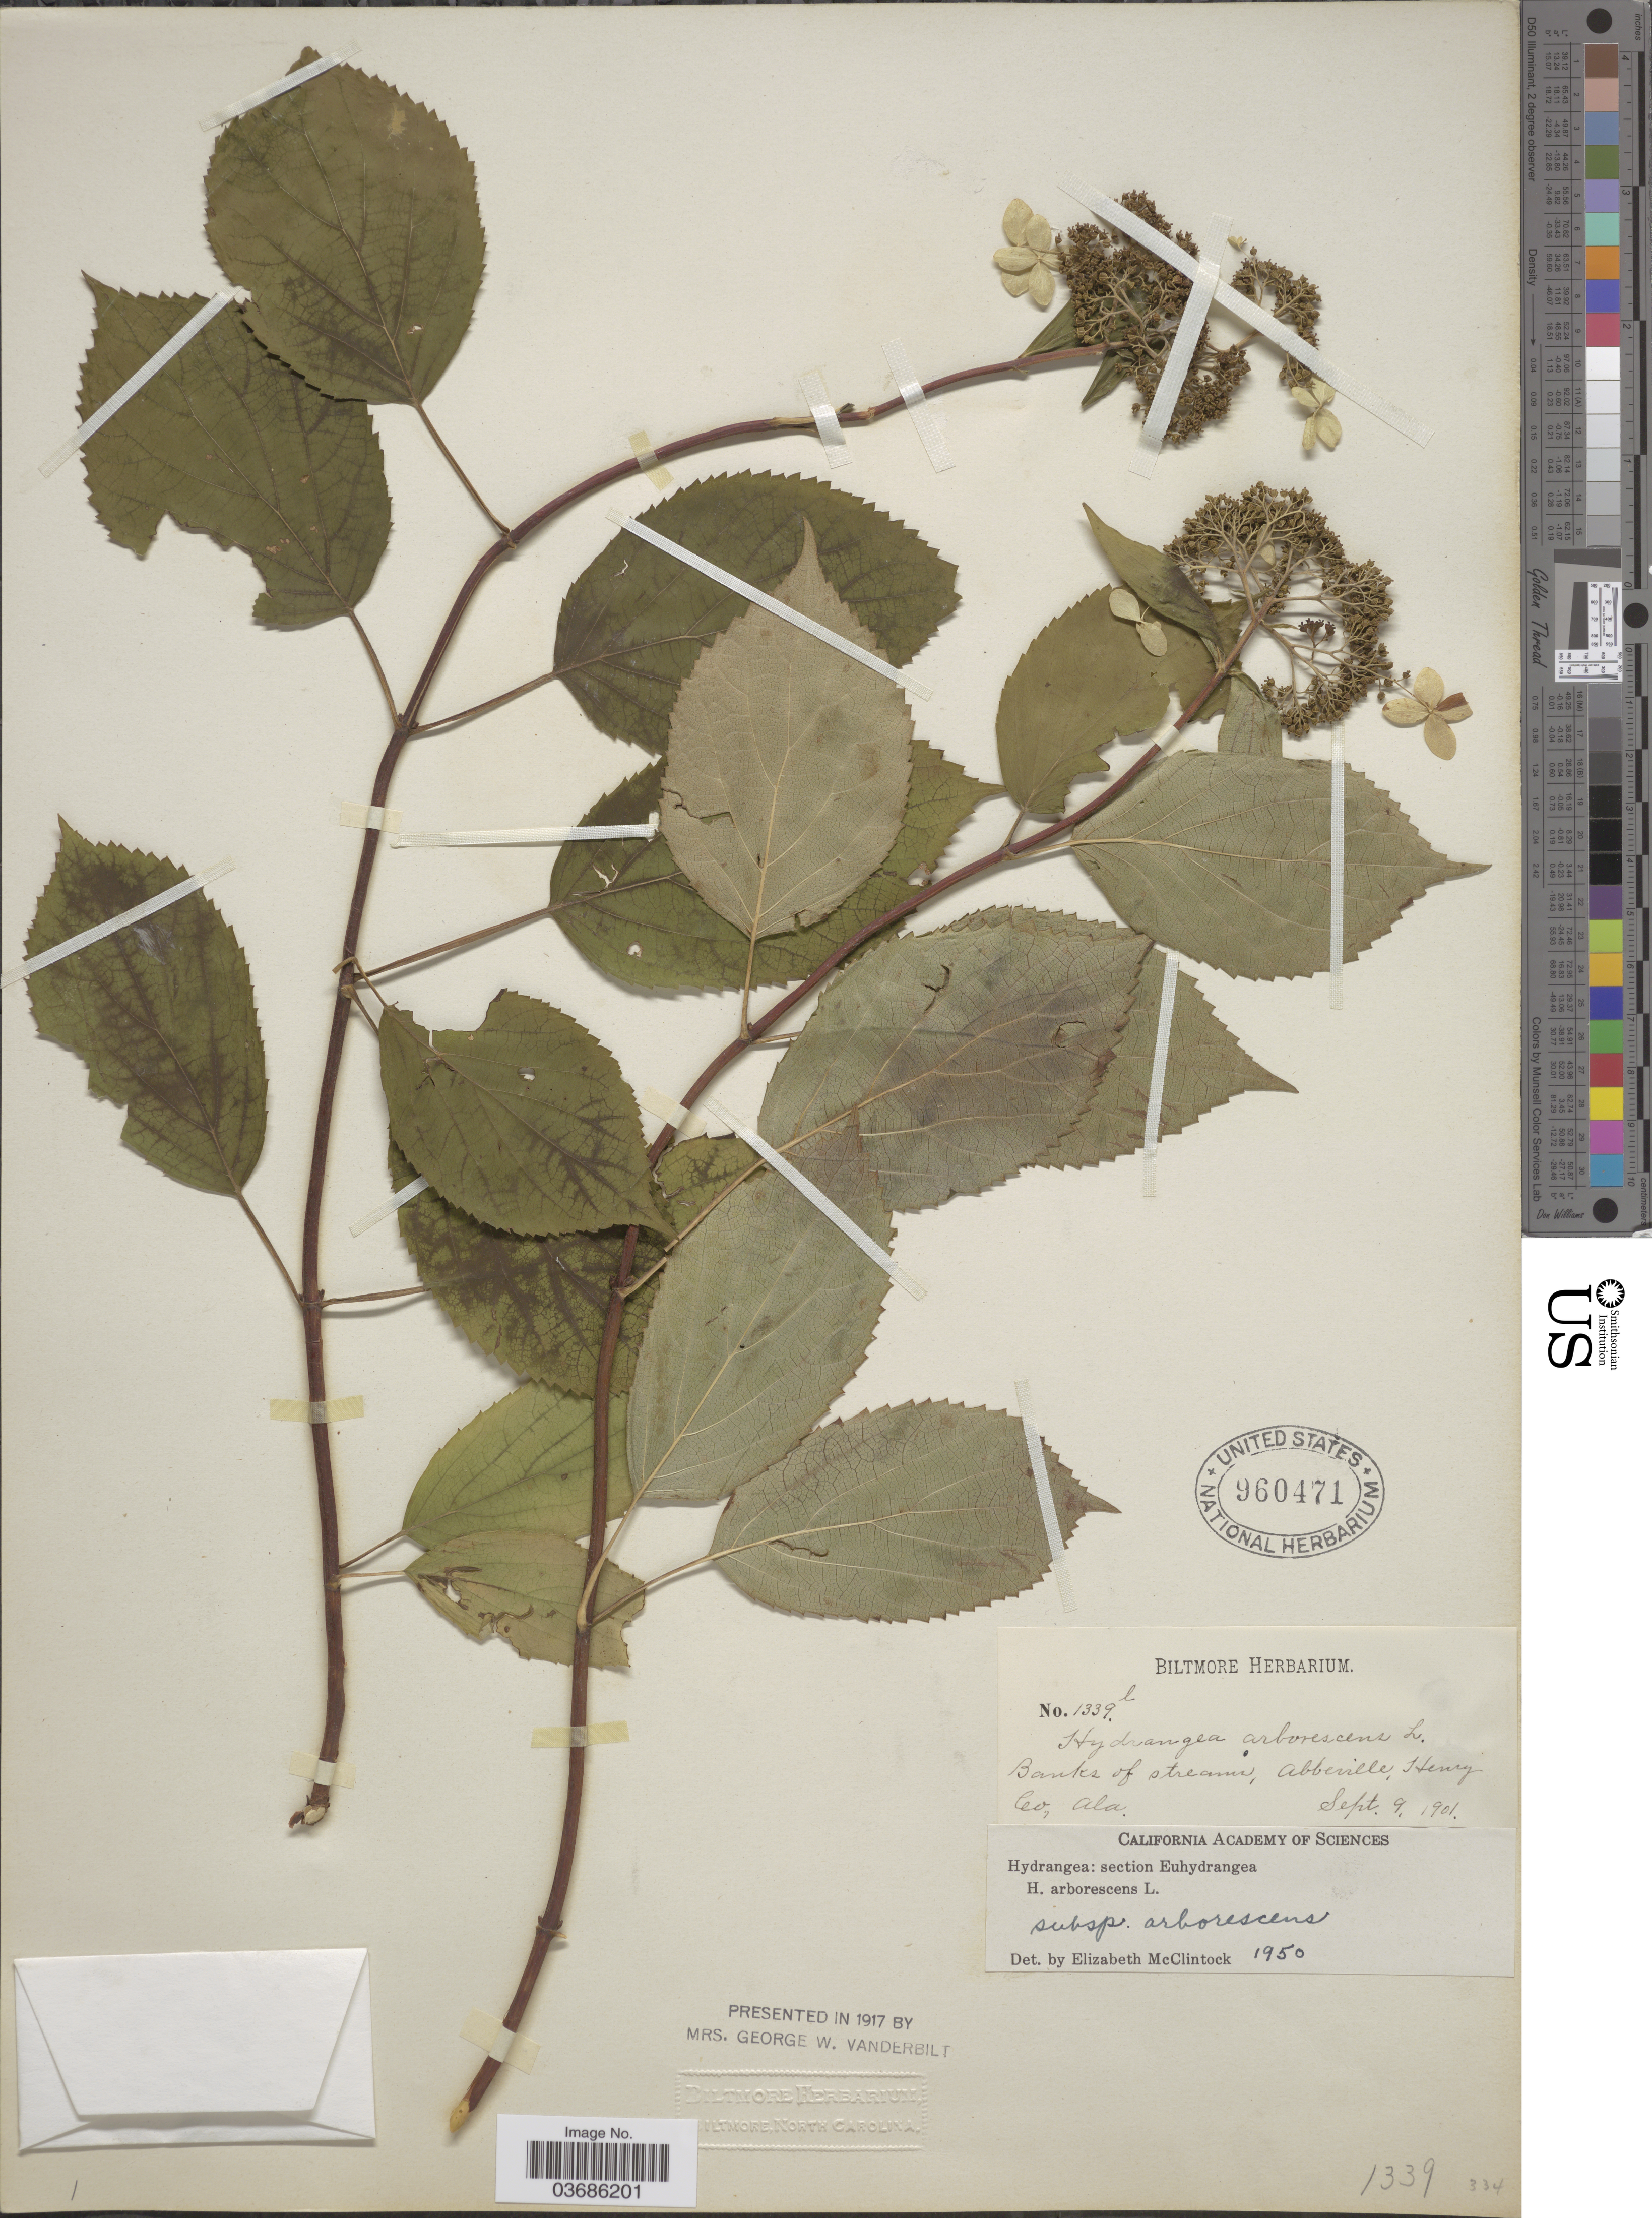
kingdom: Plantae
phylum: Tracheophyta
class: Magnoliopsida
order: Cornales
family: Hydrangeaceae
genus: Hydrangea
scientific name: Hydrangea arborescens subsp. arborescens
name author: L.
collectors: ex herb. Biltmore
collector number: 1339l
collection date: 1901-09-09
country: United States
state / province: Alabama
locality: Banks of streams, Abbeville, Henry Co.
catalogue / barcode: US 960471